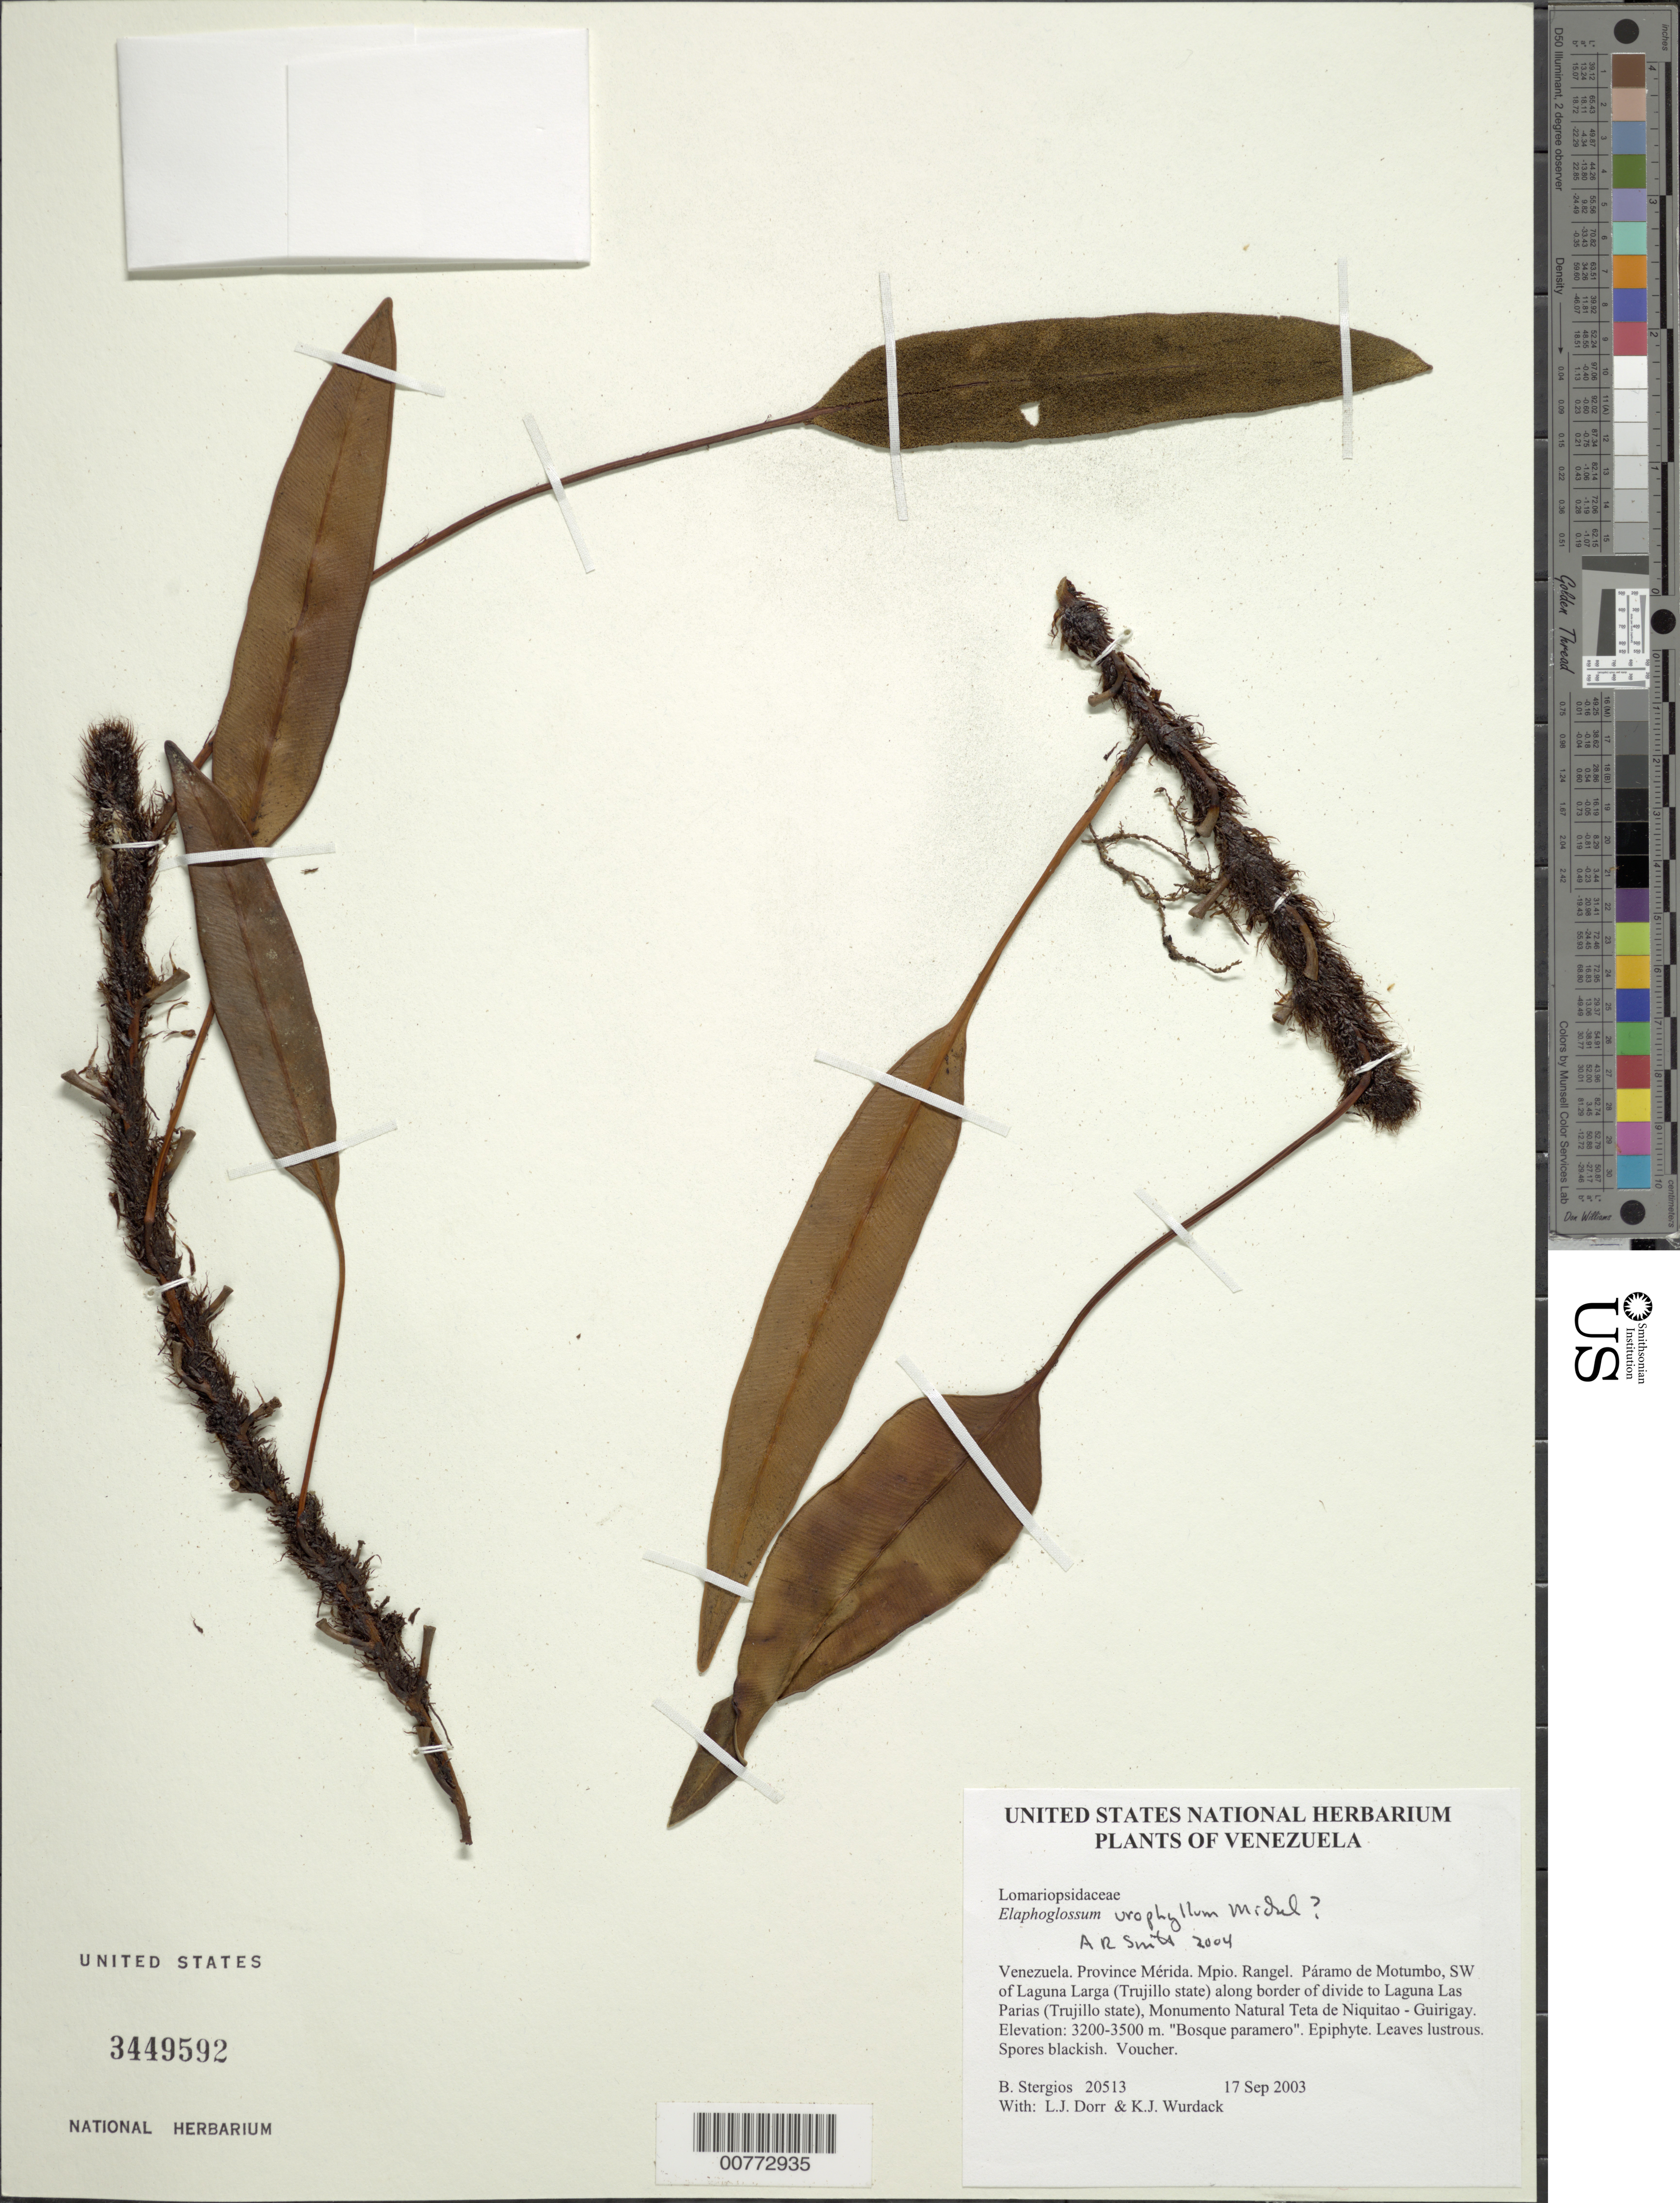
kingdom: Plantae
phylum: Tracheophyta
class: Polypodiopsida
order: Polypodiales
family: Dryopteridaceae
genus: Elaphoglossum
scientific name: Elaphoglossum urophyllum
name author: Mickel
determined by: Smith, Alan R., (UC)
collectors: B. G. Stergios, L. J. Dorr & K. Wurdack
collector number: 20513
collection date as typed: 17 Sep 2003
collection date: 2003-09-17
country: Venezuela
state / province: Mérida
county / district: Rangel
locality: Páramo de Motumbo, NW of Laguna Larga (Trujillo state), Monumento Natural Teta de Niquitao - Guirigay.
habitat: "Bosque paramero".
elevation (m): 3200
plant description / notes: MO, NY, PORT, UC, US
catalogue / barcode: US 3449592